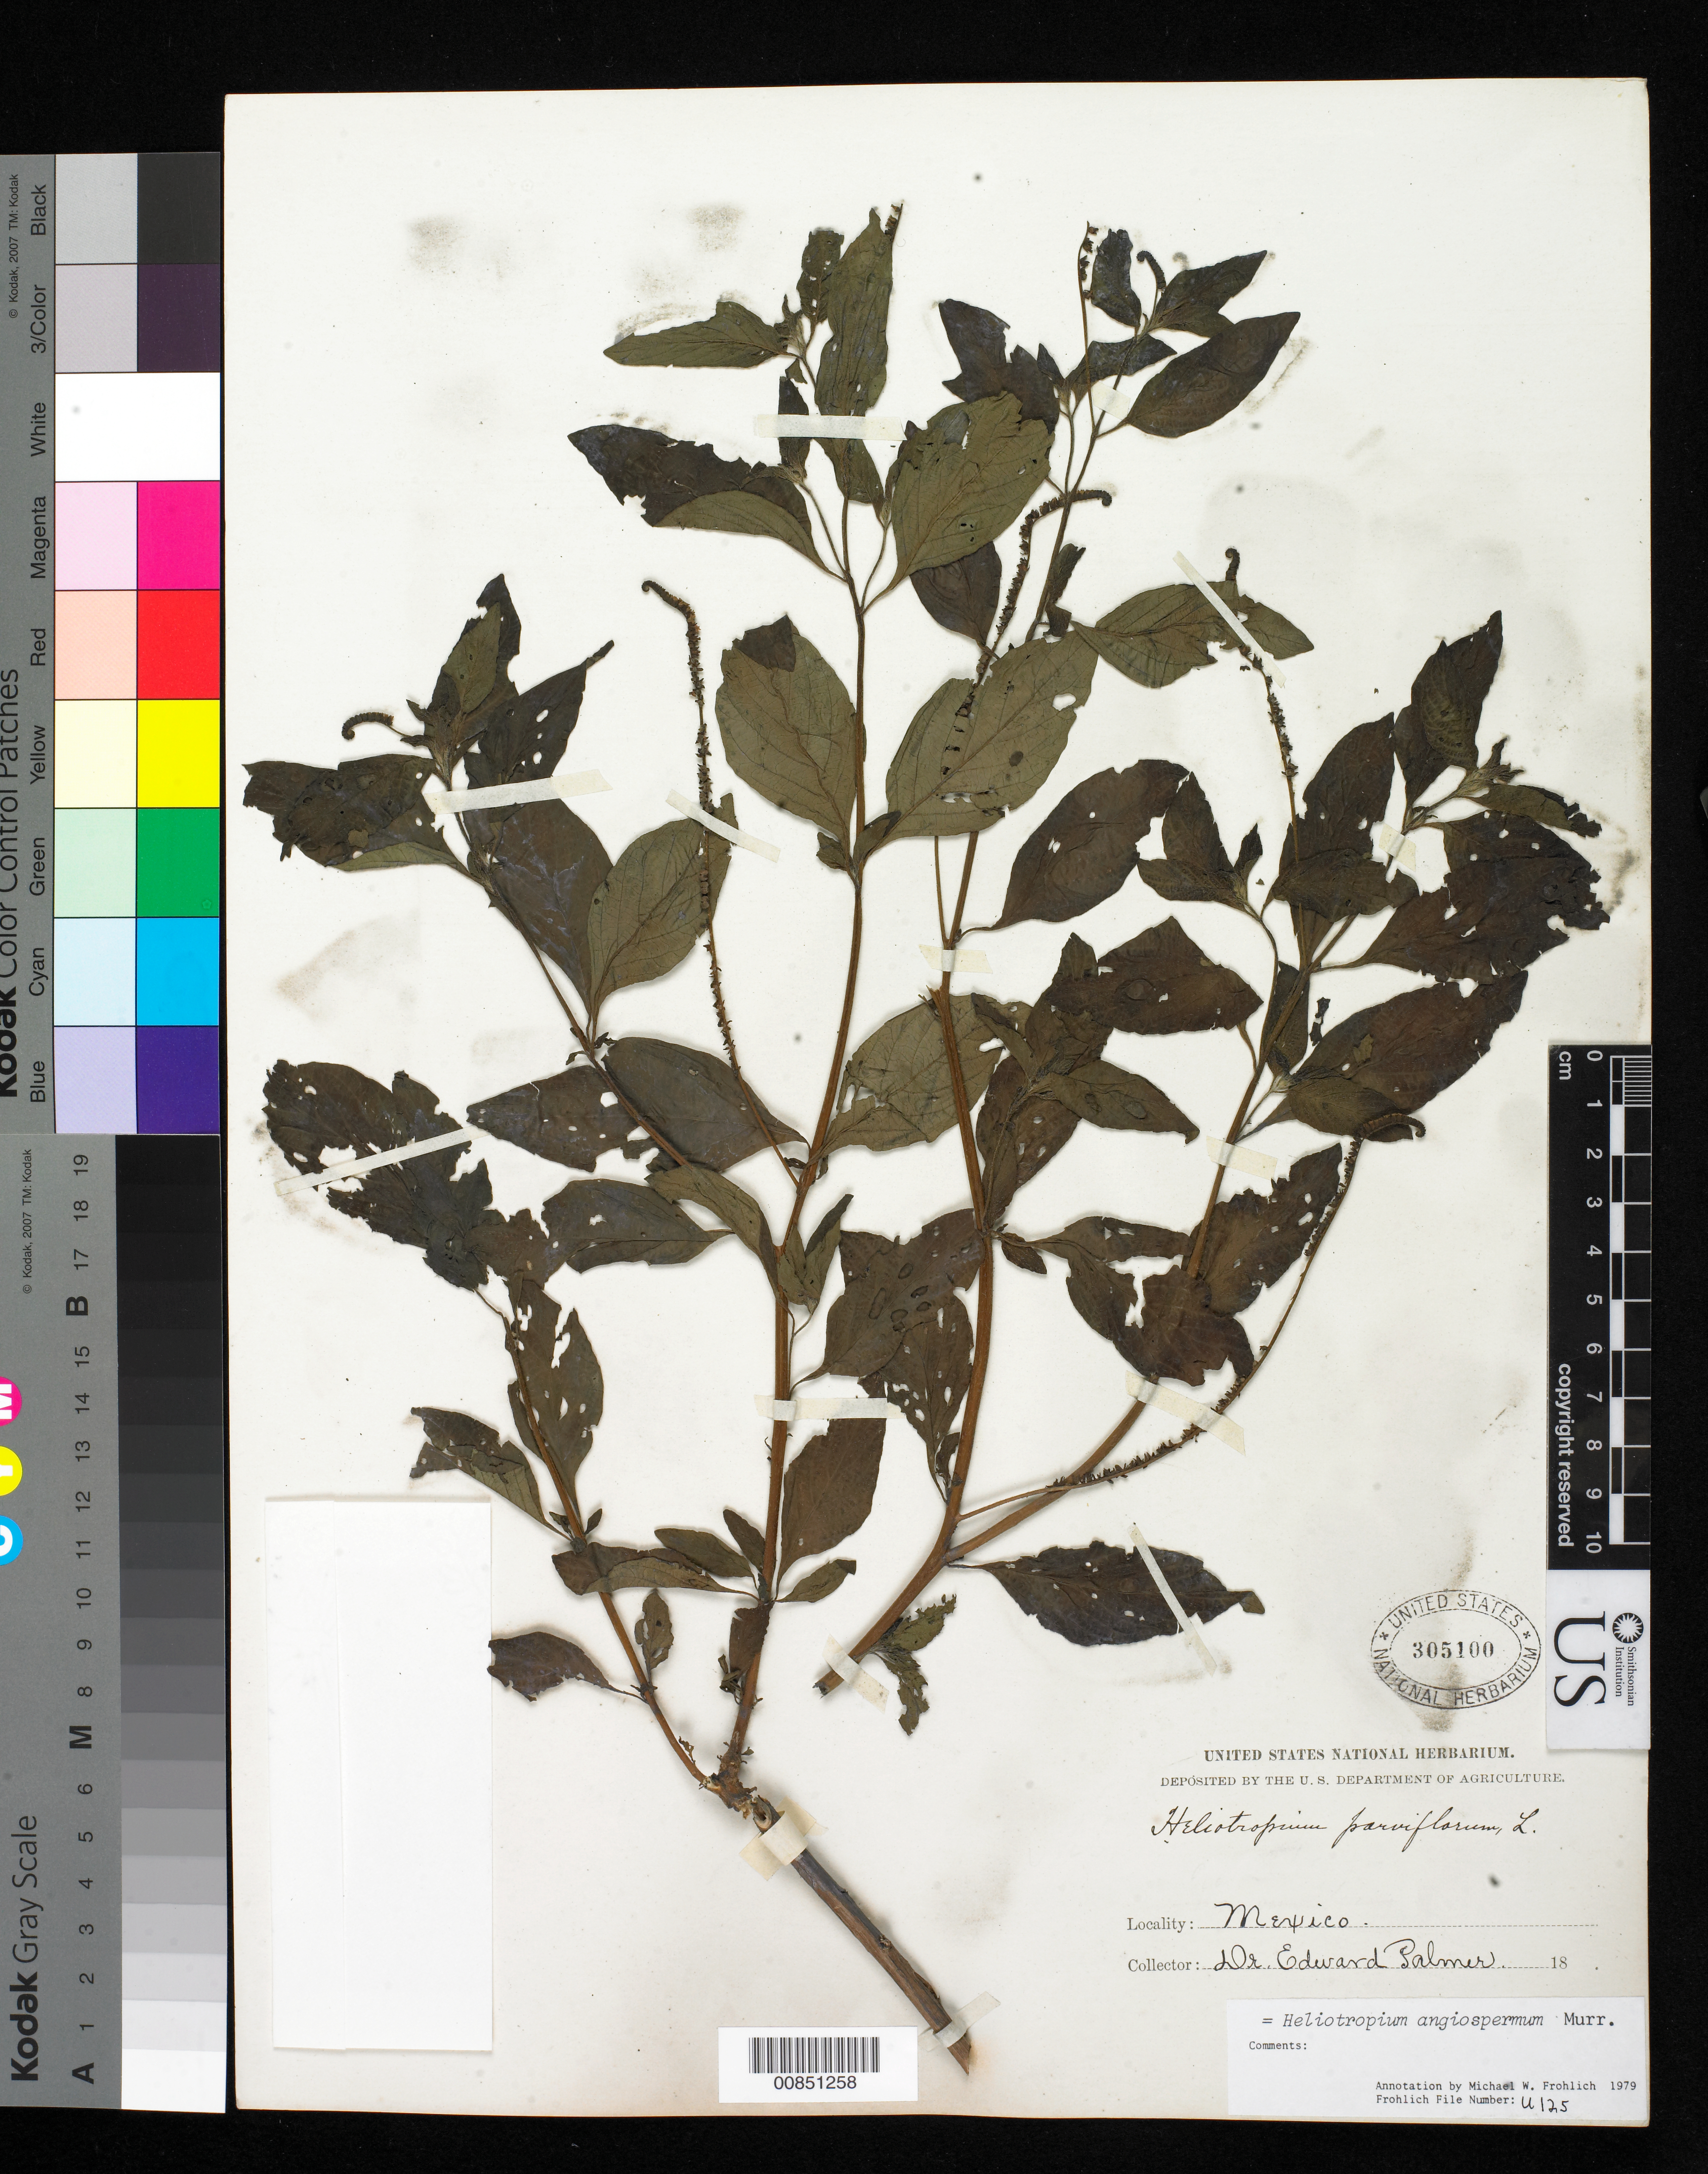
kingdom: Plantae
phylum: Tracheophyta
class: Magnoliopsida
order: Boraginales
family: Heliotropiaceae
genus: Heliotropium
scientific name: Heliotropium angiospermum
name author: Murray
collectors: E. Palmer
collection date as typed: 18--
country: Mexico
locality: Mexico.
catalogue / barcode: US 305100